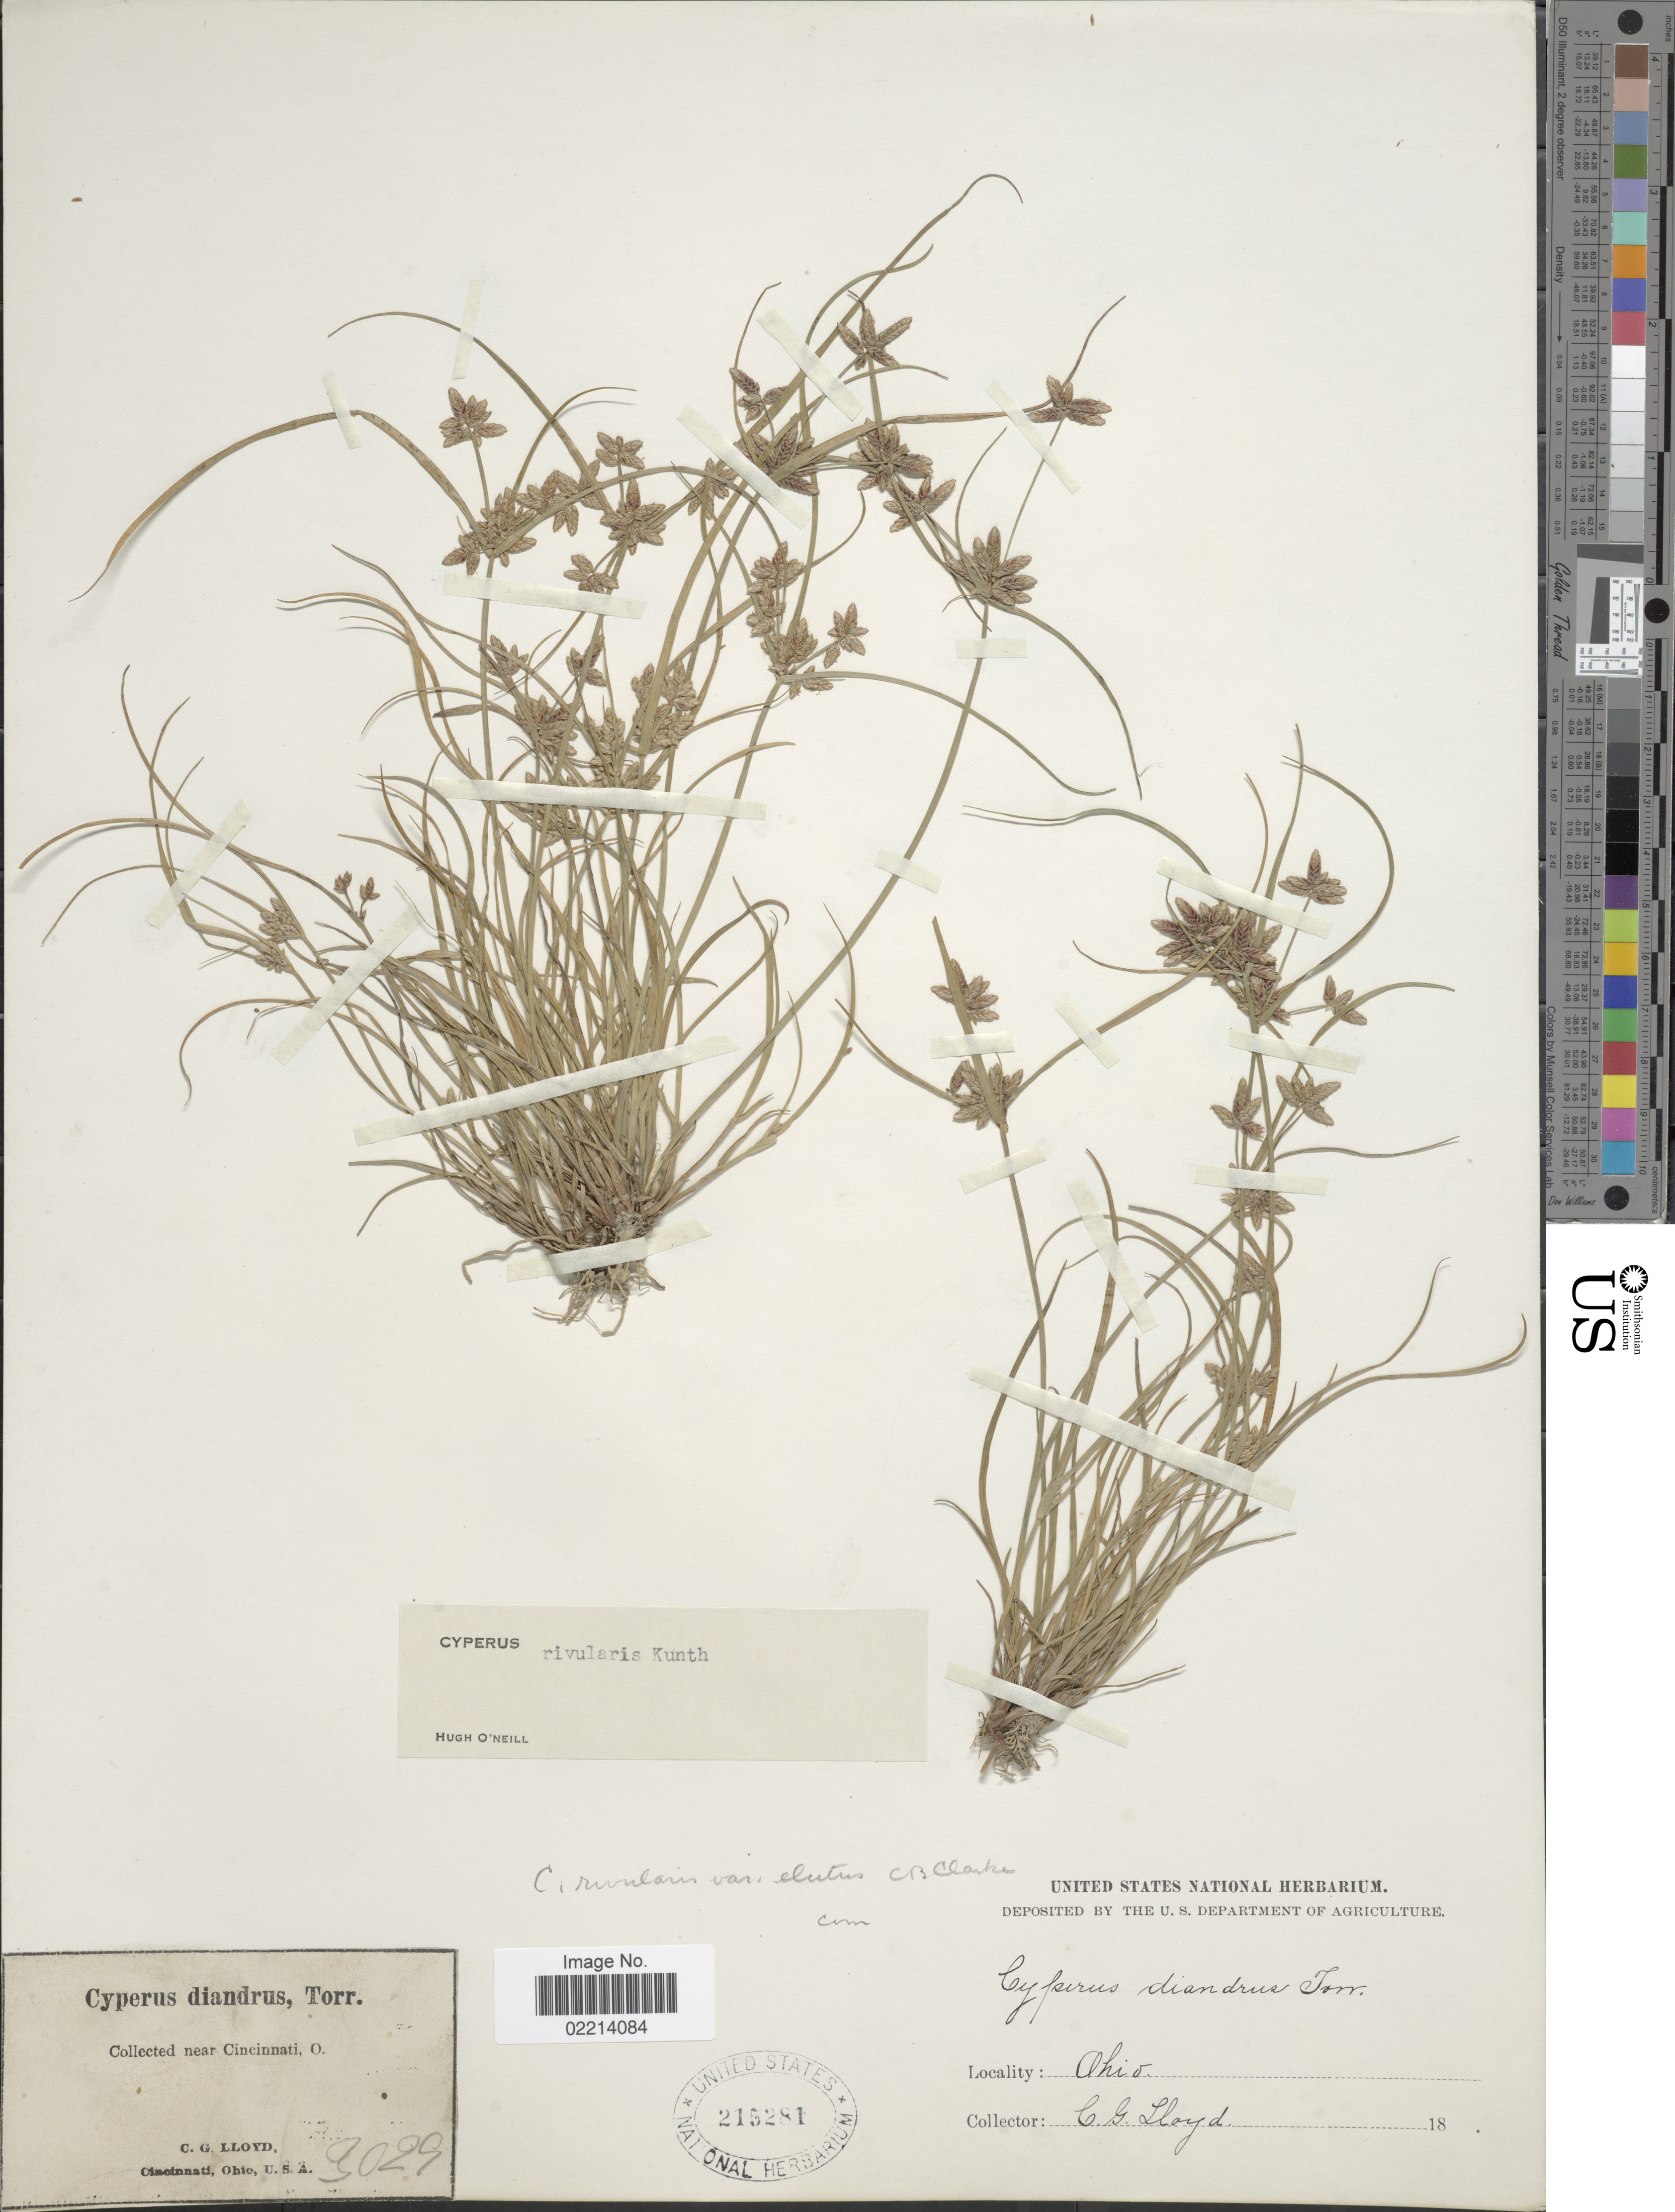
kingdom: Plantae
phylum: Tracheophyta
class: Liliopsida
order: Poales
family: Cyperaceae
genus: Cyperus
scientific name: Cyperus bipartitus Torr.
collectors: C. G. Lloyd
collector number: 3029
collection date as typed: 18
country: United States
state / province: Ohio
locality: Near Cincinnati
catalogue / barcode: US 215281